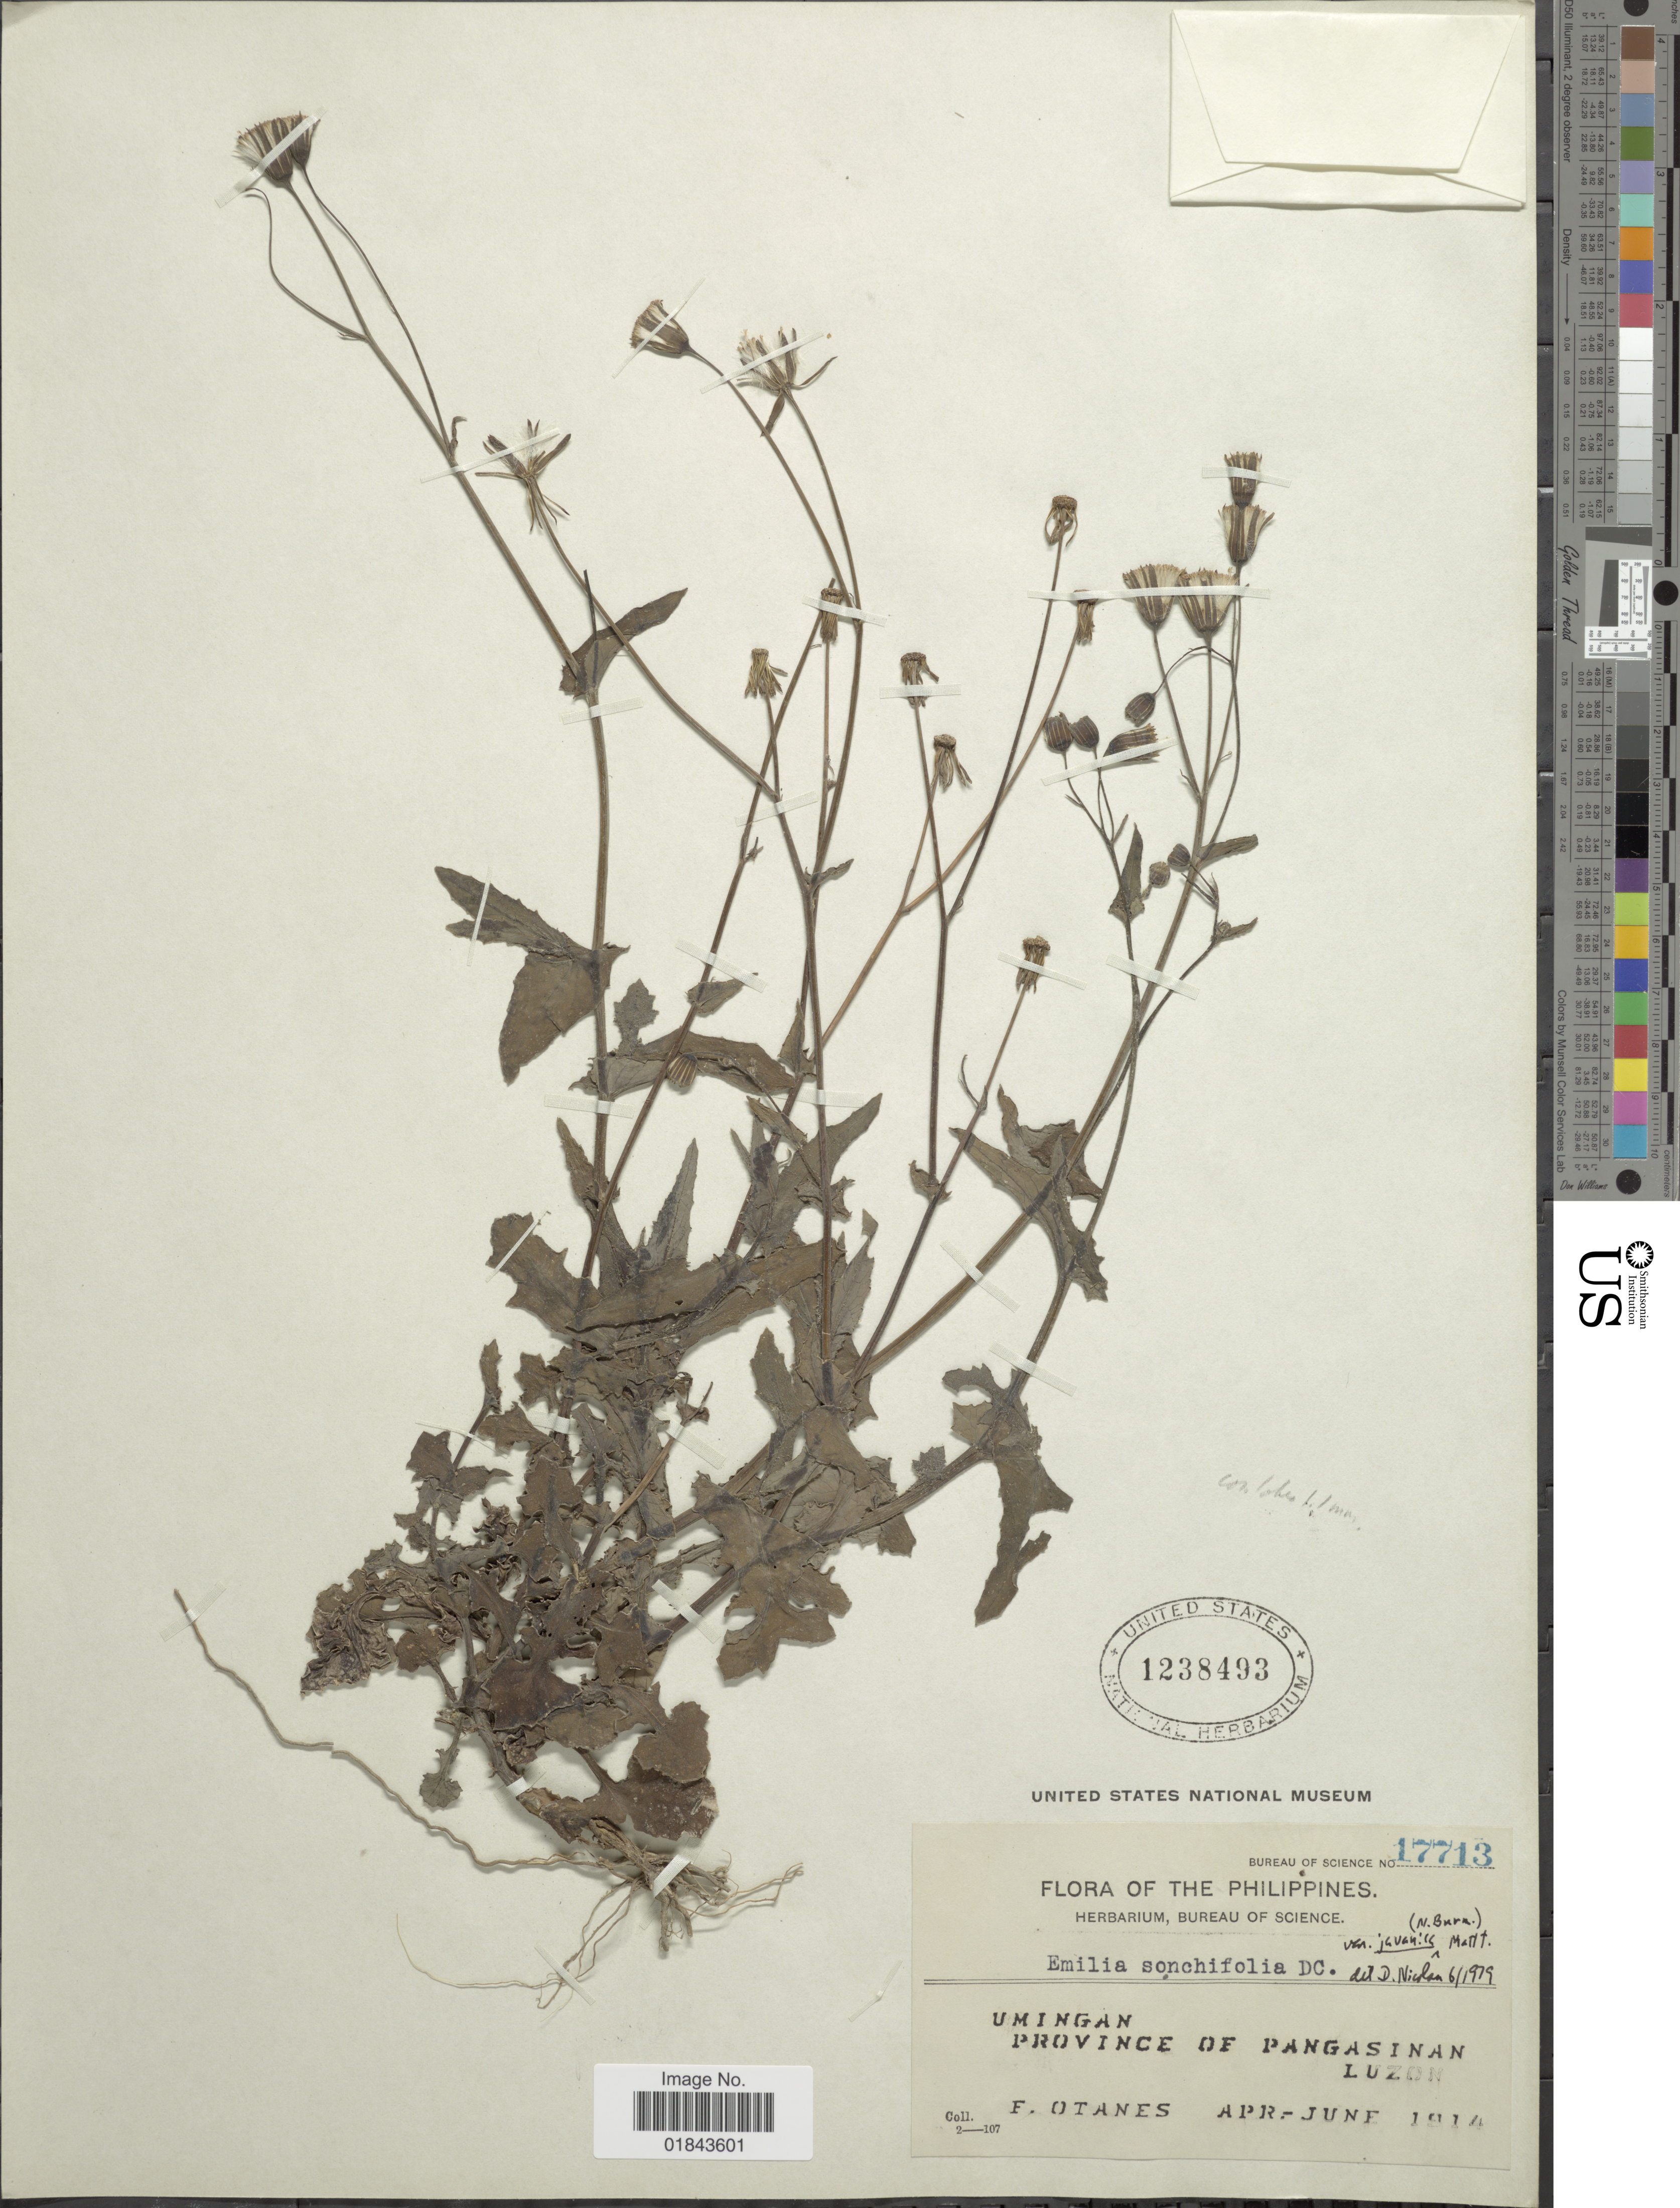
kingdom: Plantae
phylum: Tracheophyta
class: Magnoliopsida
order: Asterales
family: Asteraceae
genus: Emilia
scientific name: Emilia sonchifolia var. javanica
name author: (Burm. f.) Mattf.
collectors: F. Q. Otanes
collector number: Bureau of Science 17713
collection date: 1914-04/1914-06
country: Philippines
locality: Umingan, Province of Pangasinan, Luzon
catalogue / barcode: US 1238493